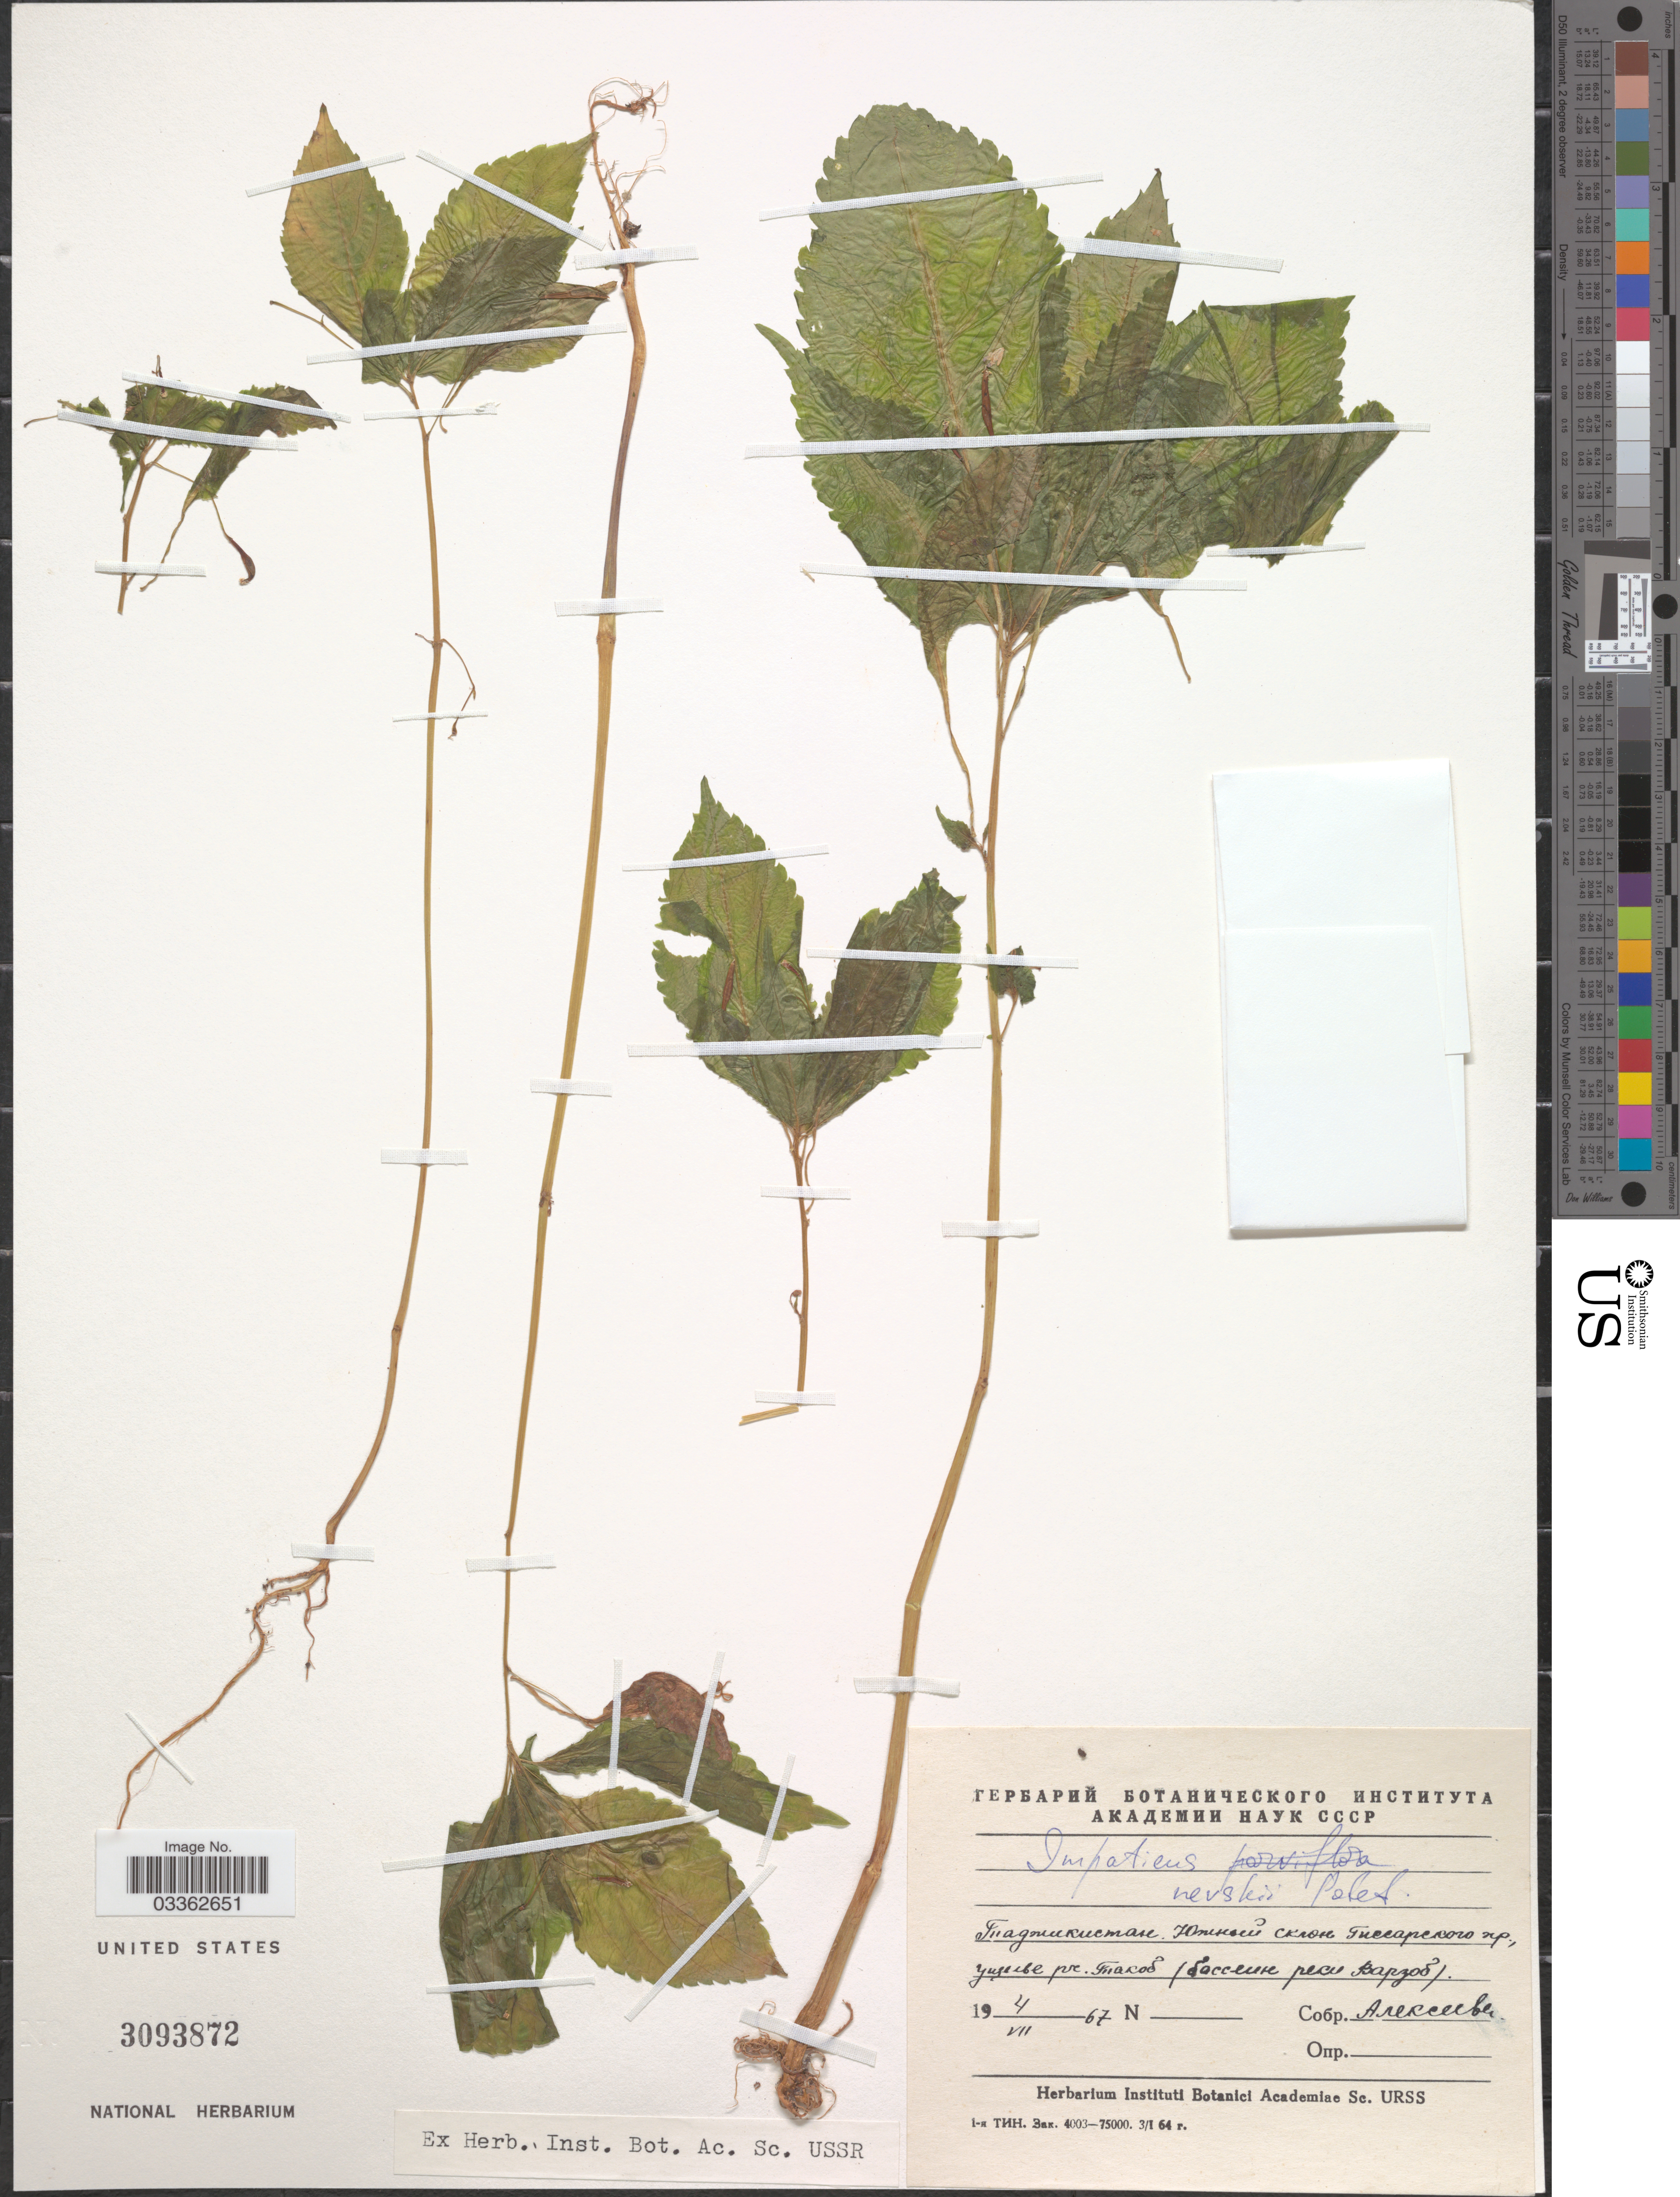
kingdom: Plantae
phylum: Tracheophyta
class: Magnoliopsida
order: Ericales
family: Balsaminaceae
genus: Impatiens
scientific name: Impatiens sp.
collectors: Alekseeva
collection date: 1967-07-04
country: Tajikistan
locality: South slope of Gissar Range near Takob, basin of River Varzob.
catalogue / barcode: US 3093872